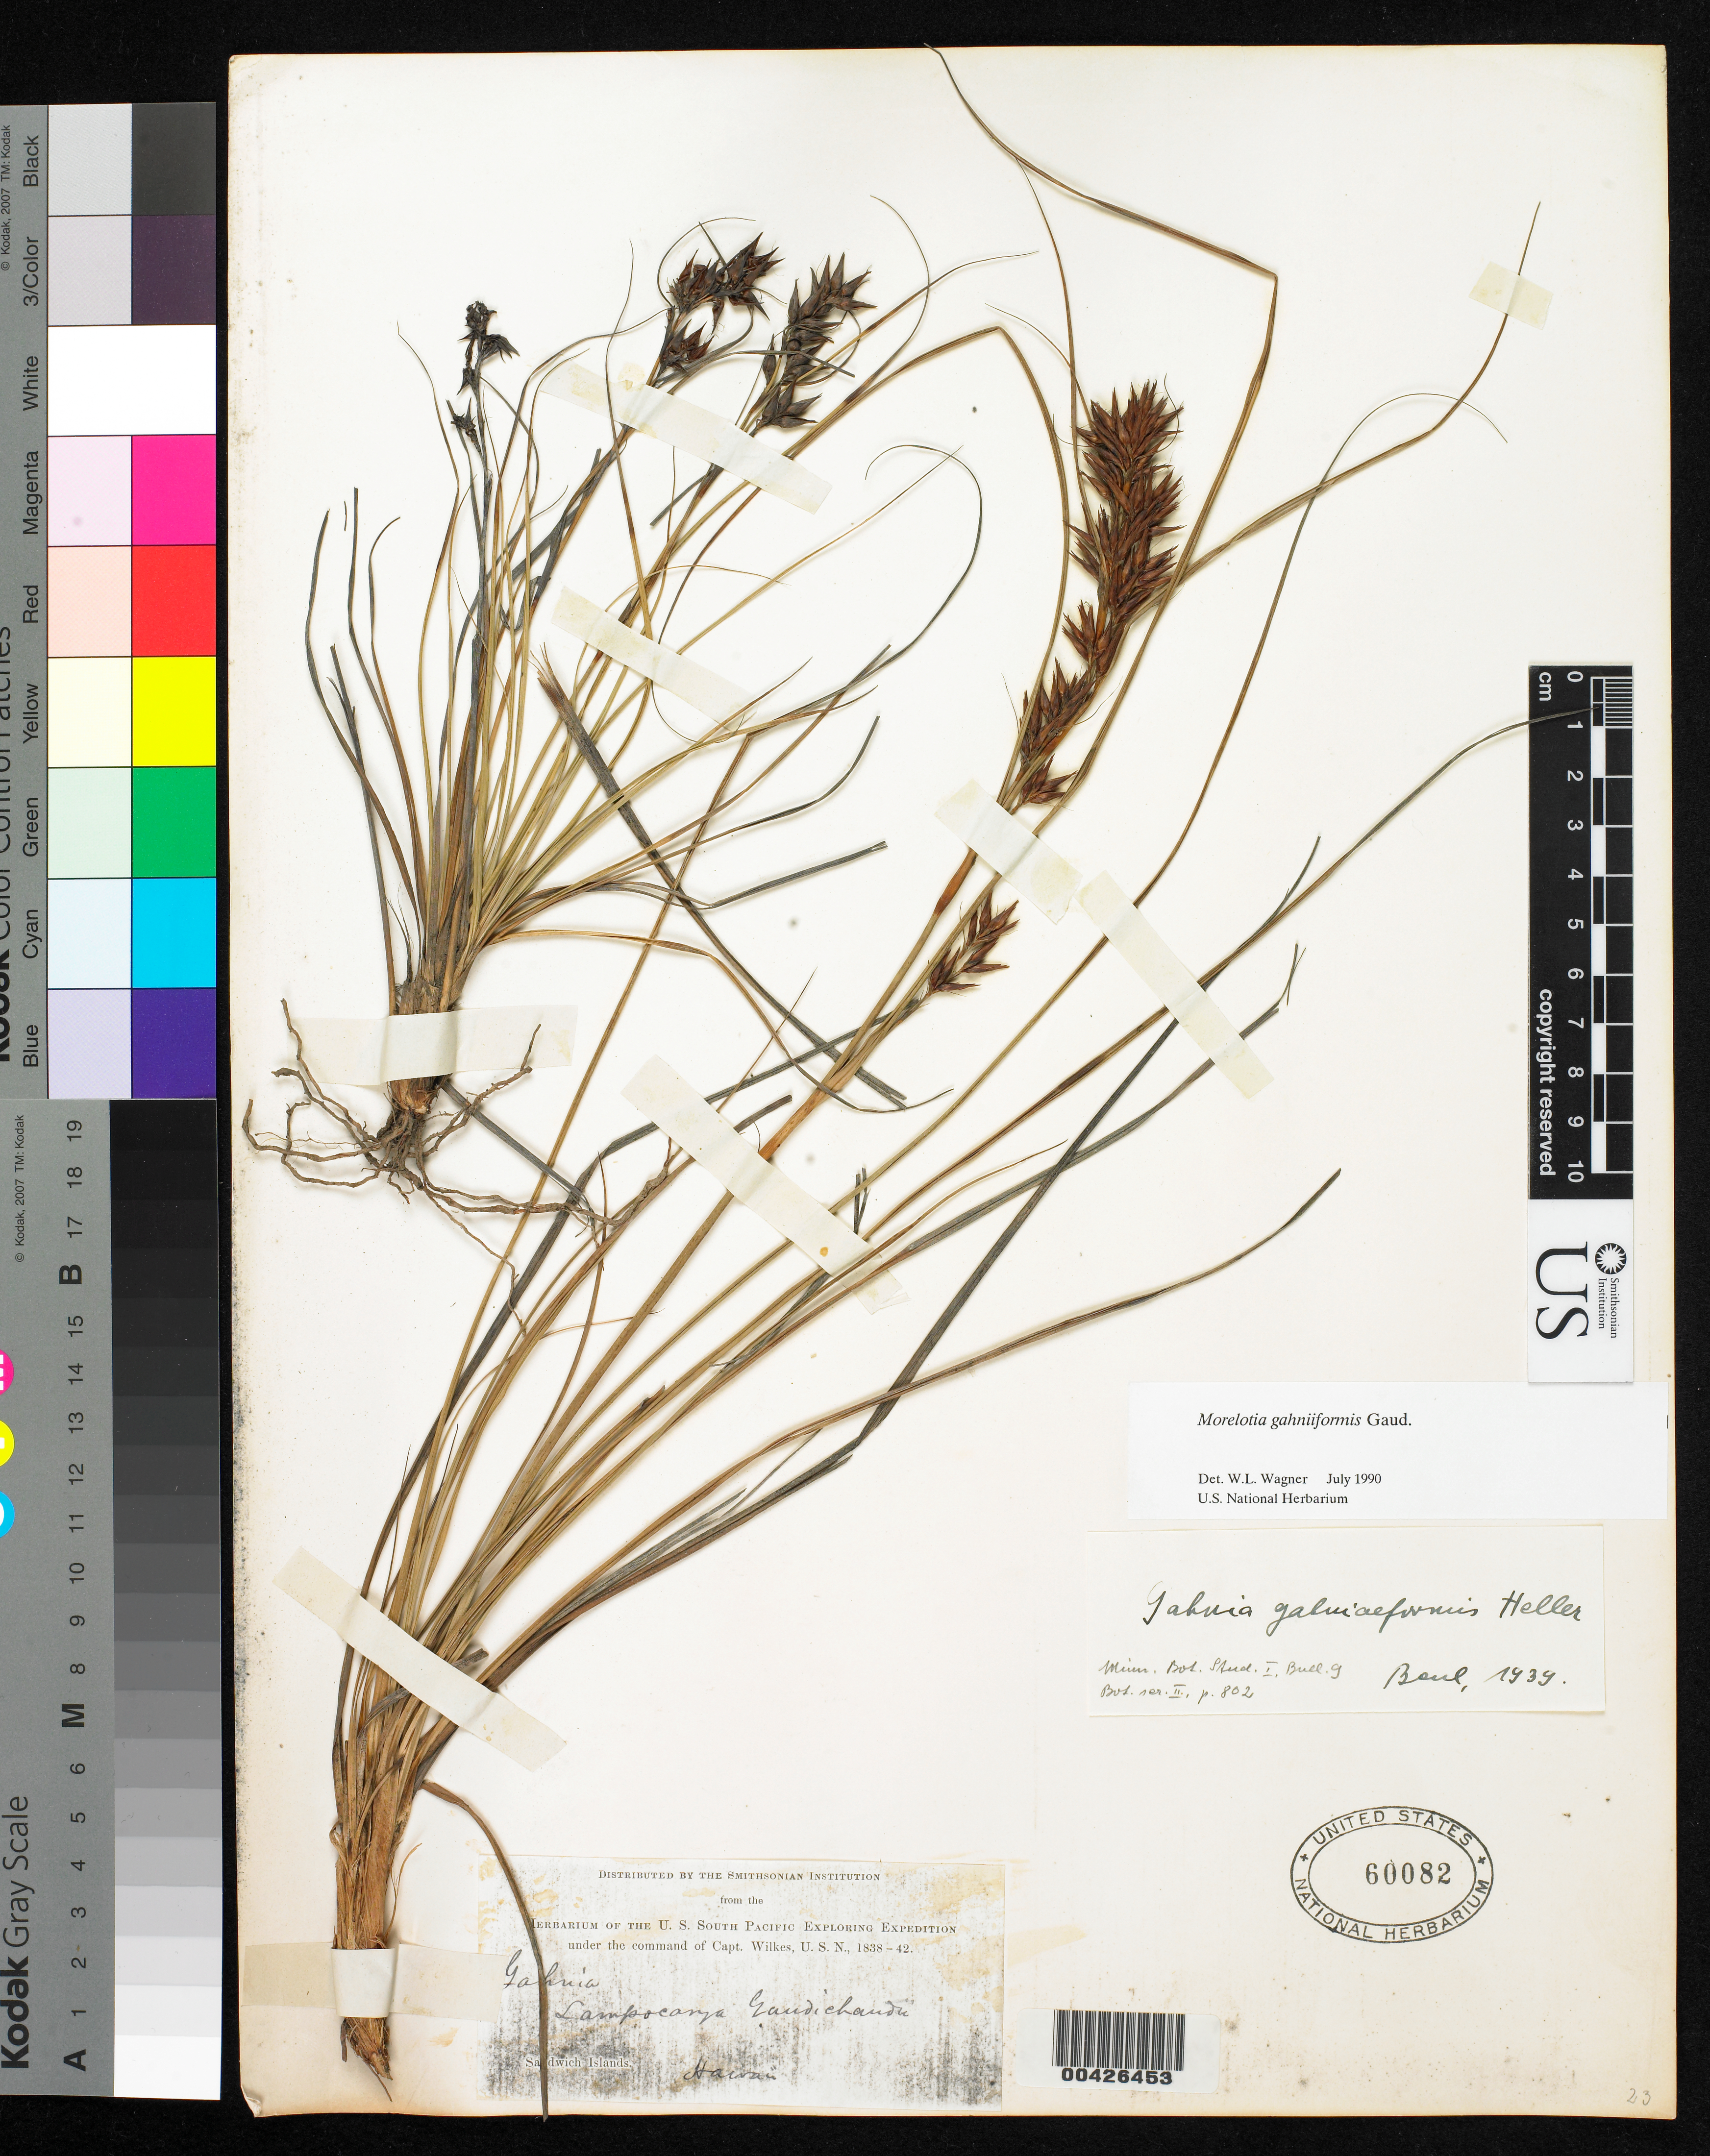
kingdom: Plantae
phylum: Tracheophyta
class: Liliopsida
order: Poales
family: Cyperaceae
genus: Morelotia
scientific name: Morelotia gahniiformis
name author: Gaudich.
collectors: Wilkes Explor. Exped.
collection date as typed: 1838 to -- --- 1842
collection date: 1838/1842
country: United States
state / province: Hawaii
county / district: Hawaii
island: Hawaii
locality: Sandwich Islands, Hawaii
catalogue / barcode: US 60082